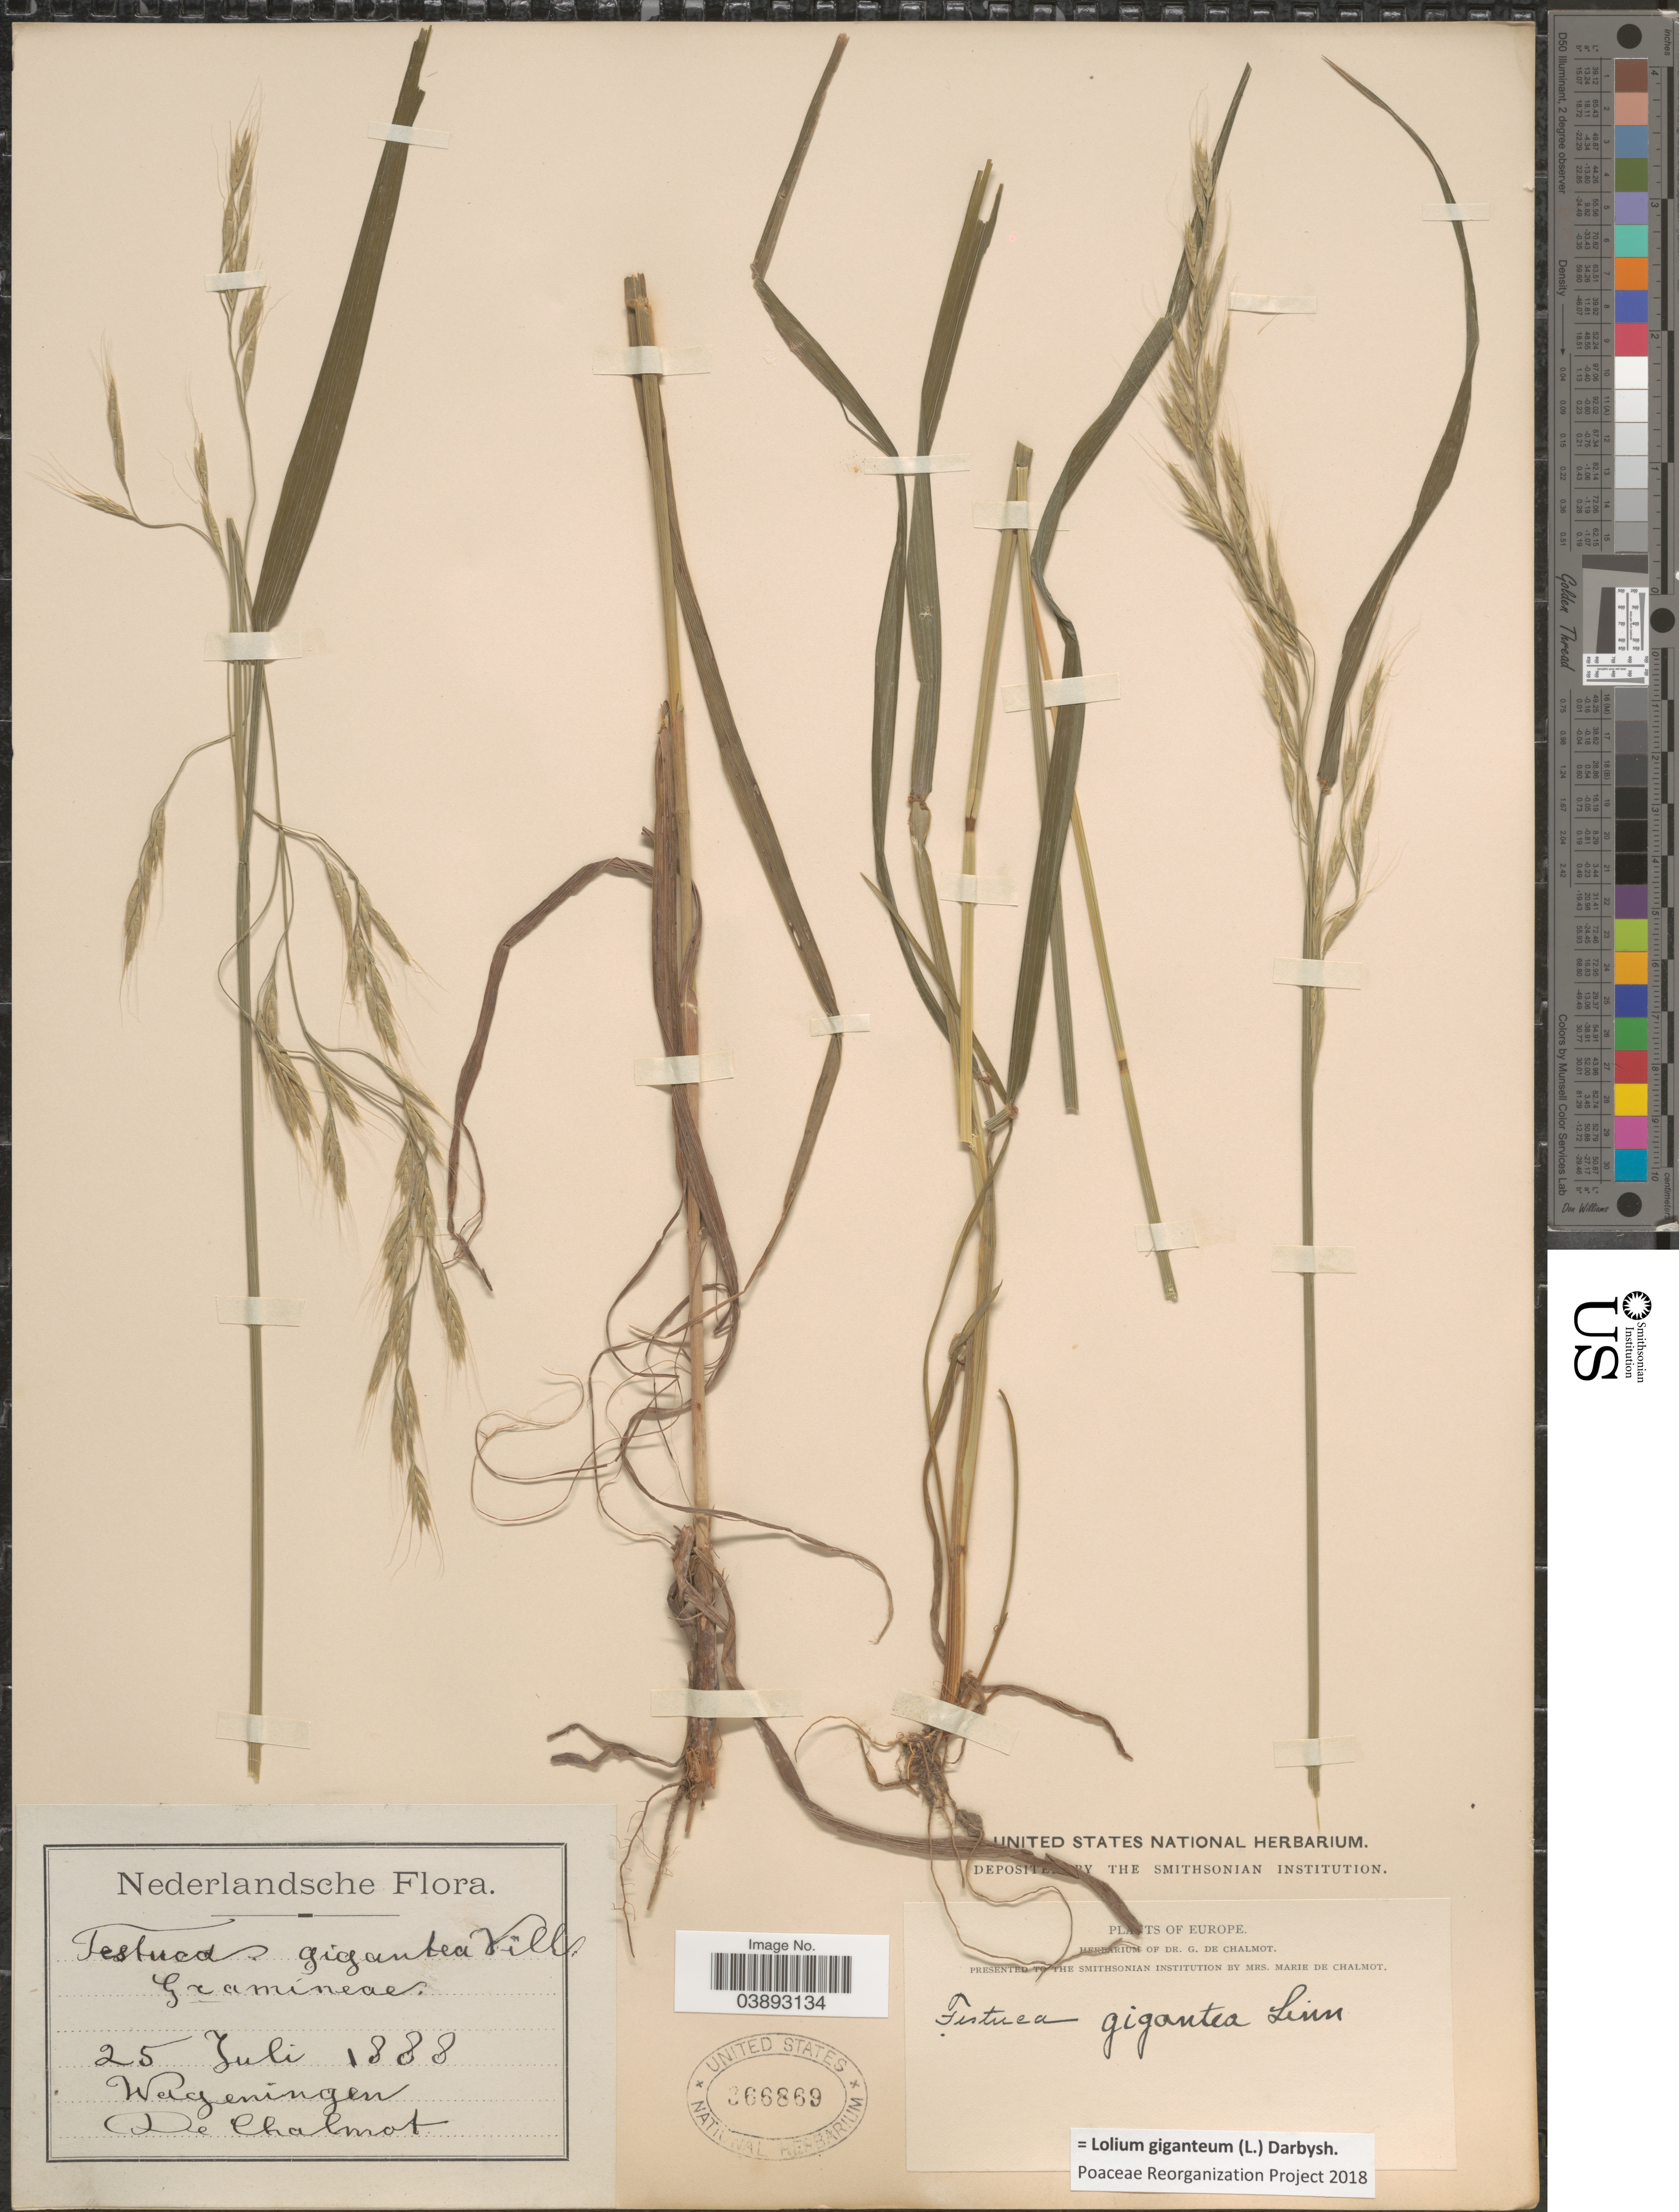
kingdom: Plantae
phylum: Tracheophyta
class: Liliopsida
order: Poales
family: Poaceae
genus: Lolium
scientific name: Lolium giganteum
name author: (L.) Darbysh.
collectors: G. de Chalmot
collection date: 1888-07-25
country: Netherlands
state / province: Gelderland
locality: Nederlandsche. Wageningen.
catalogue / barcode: US 366869